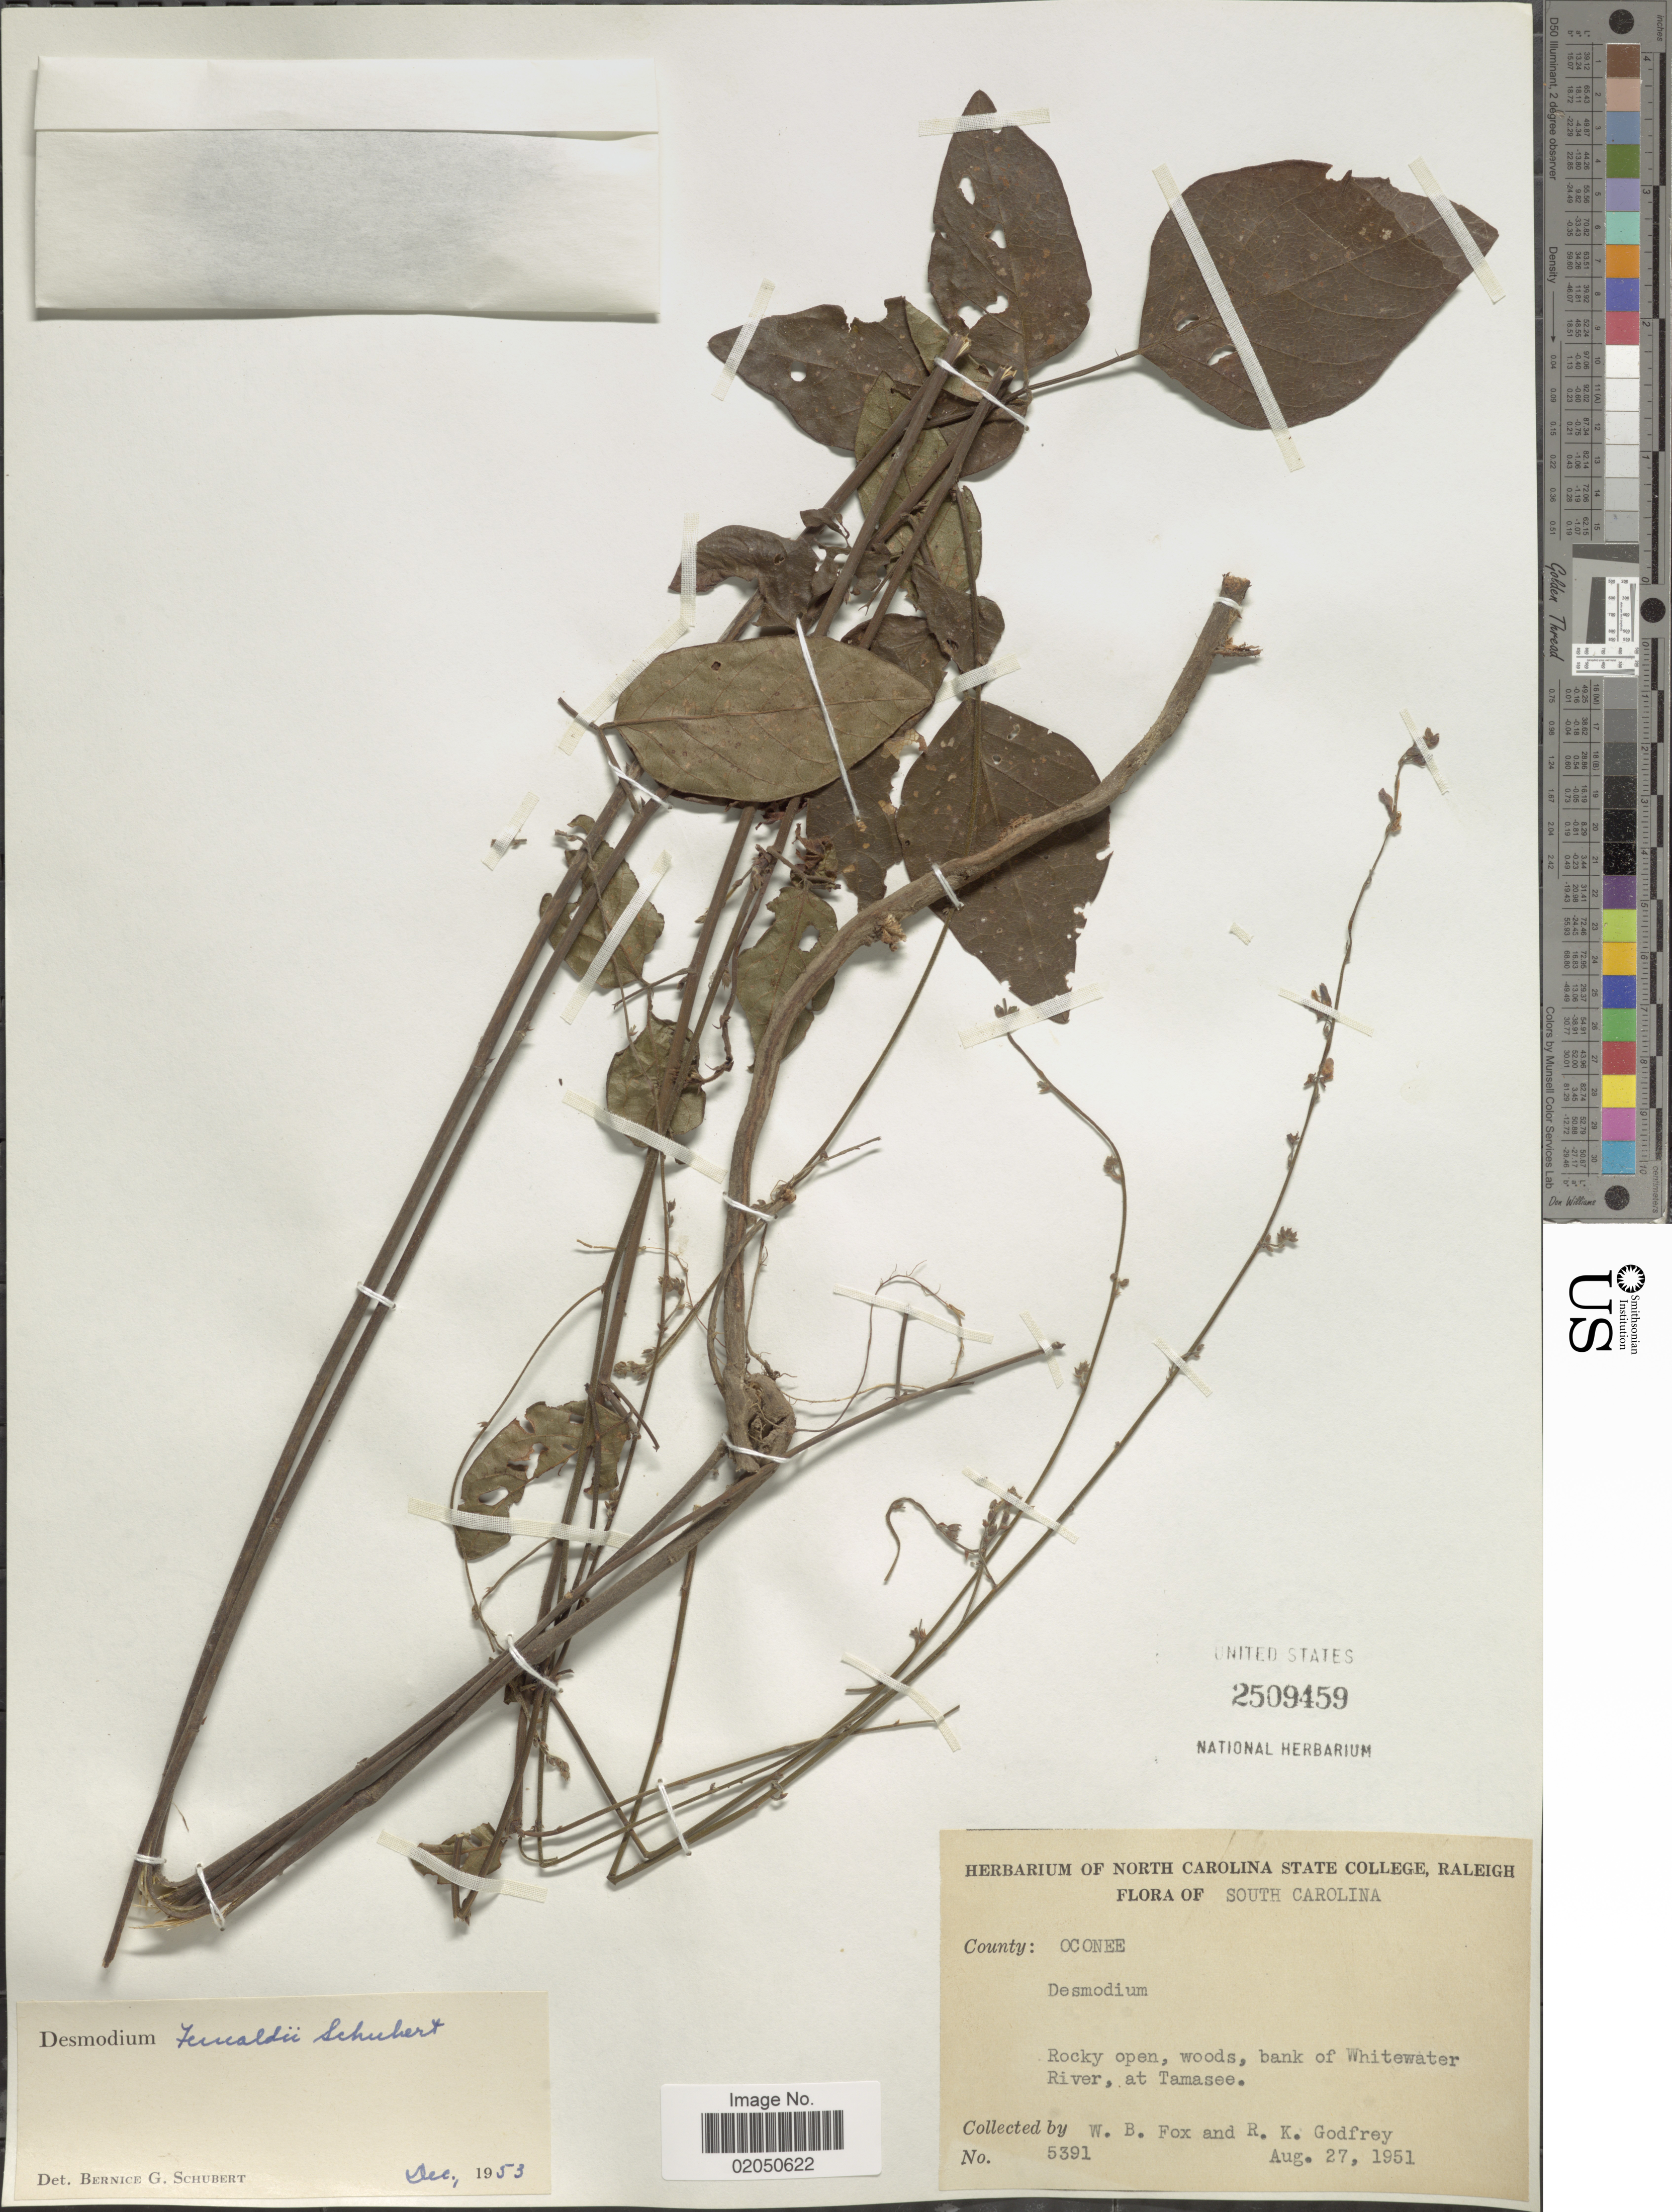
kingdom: Plantae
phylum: Tracheophyta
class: Magnoliopsida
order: Fabales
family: Fabaceae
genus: Desmodium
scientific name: Desmodium fernaldii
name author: B.G. Schub.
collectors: W. B. Fox & R. K. Godfrey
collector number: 5391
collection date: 1951-08-27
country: United States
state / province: South Carolina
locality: County: Oconee, bank of Whitewater River, at Tamasee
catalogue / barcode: US 2509459